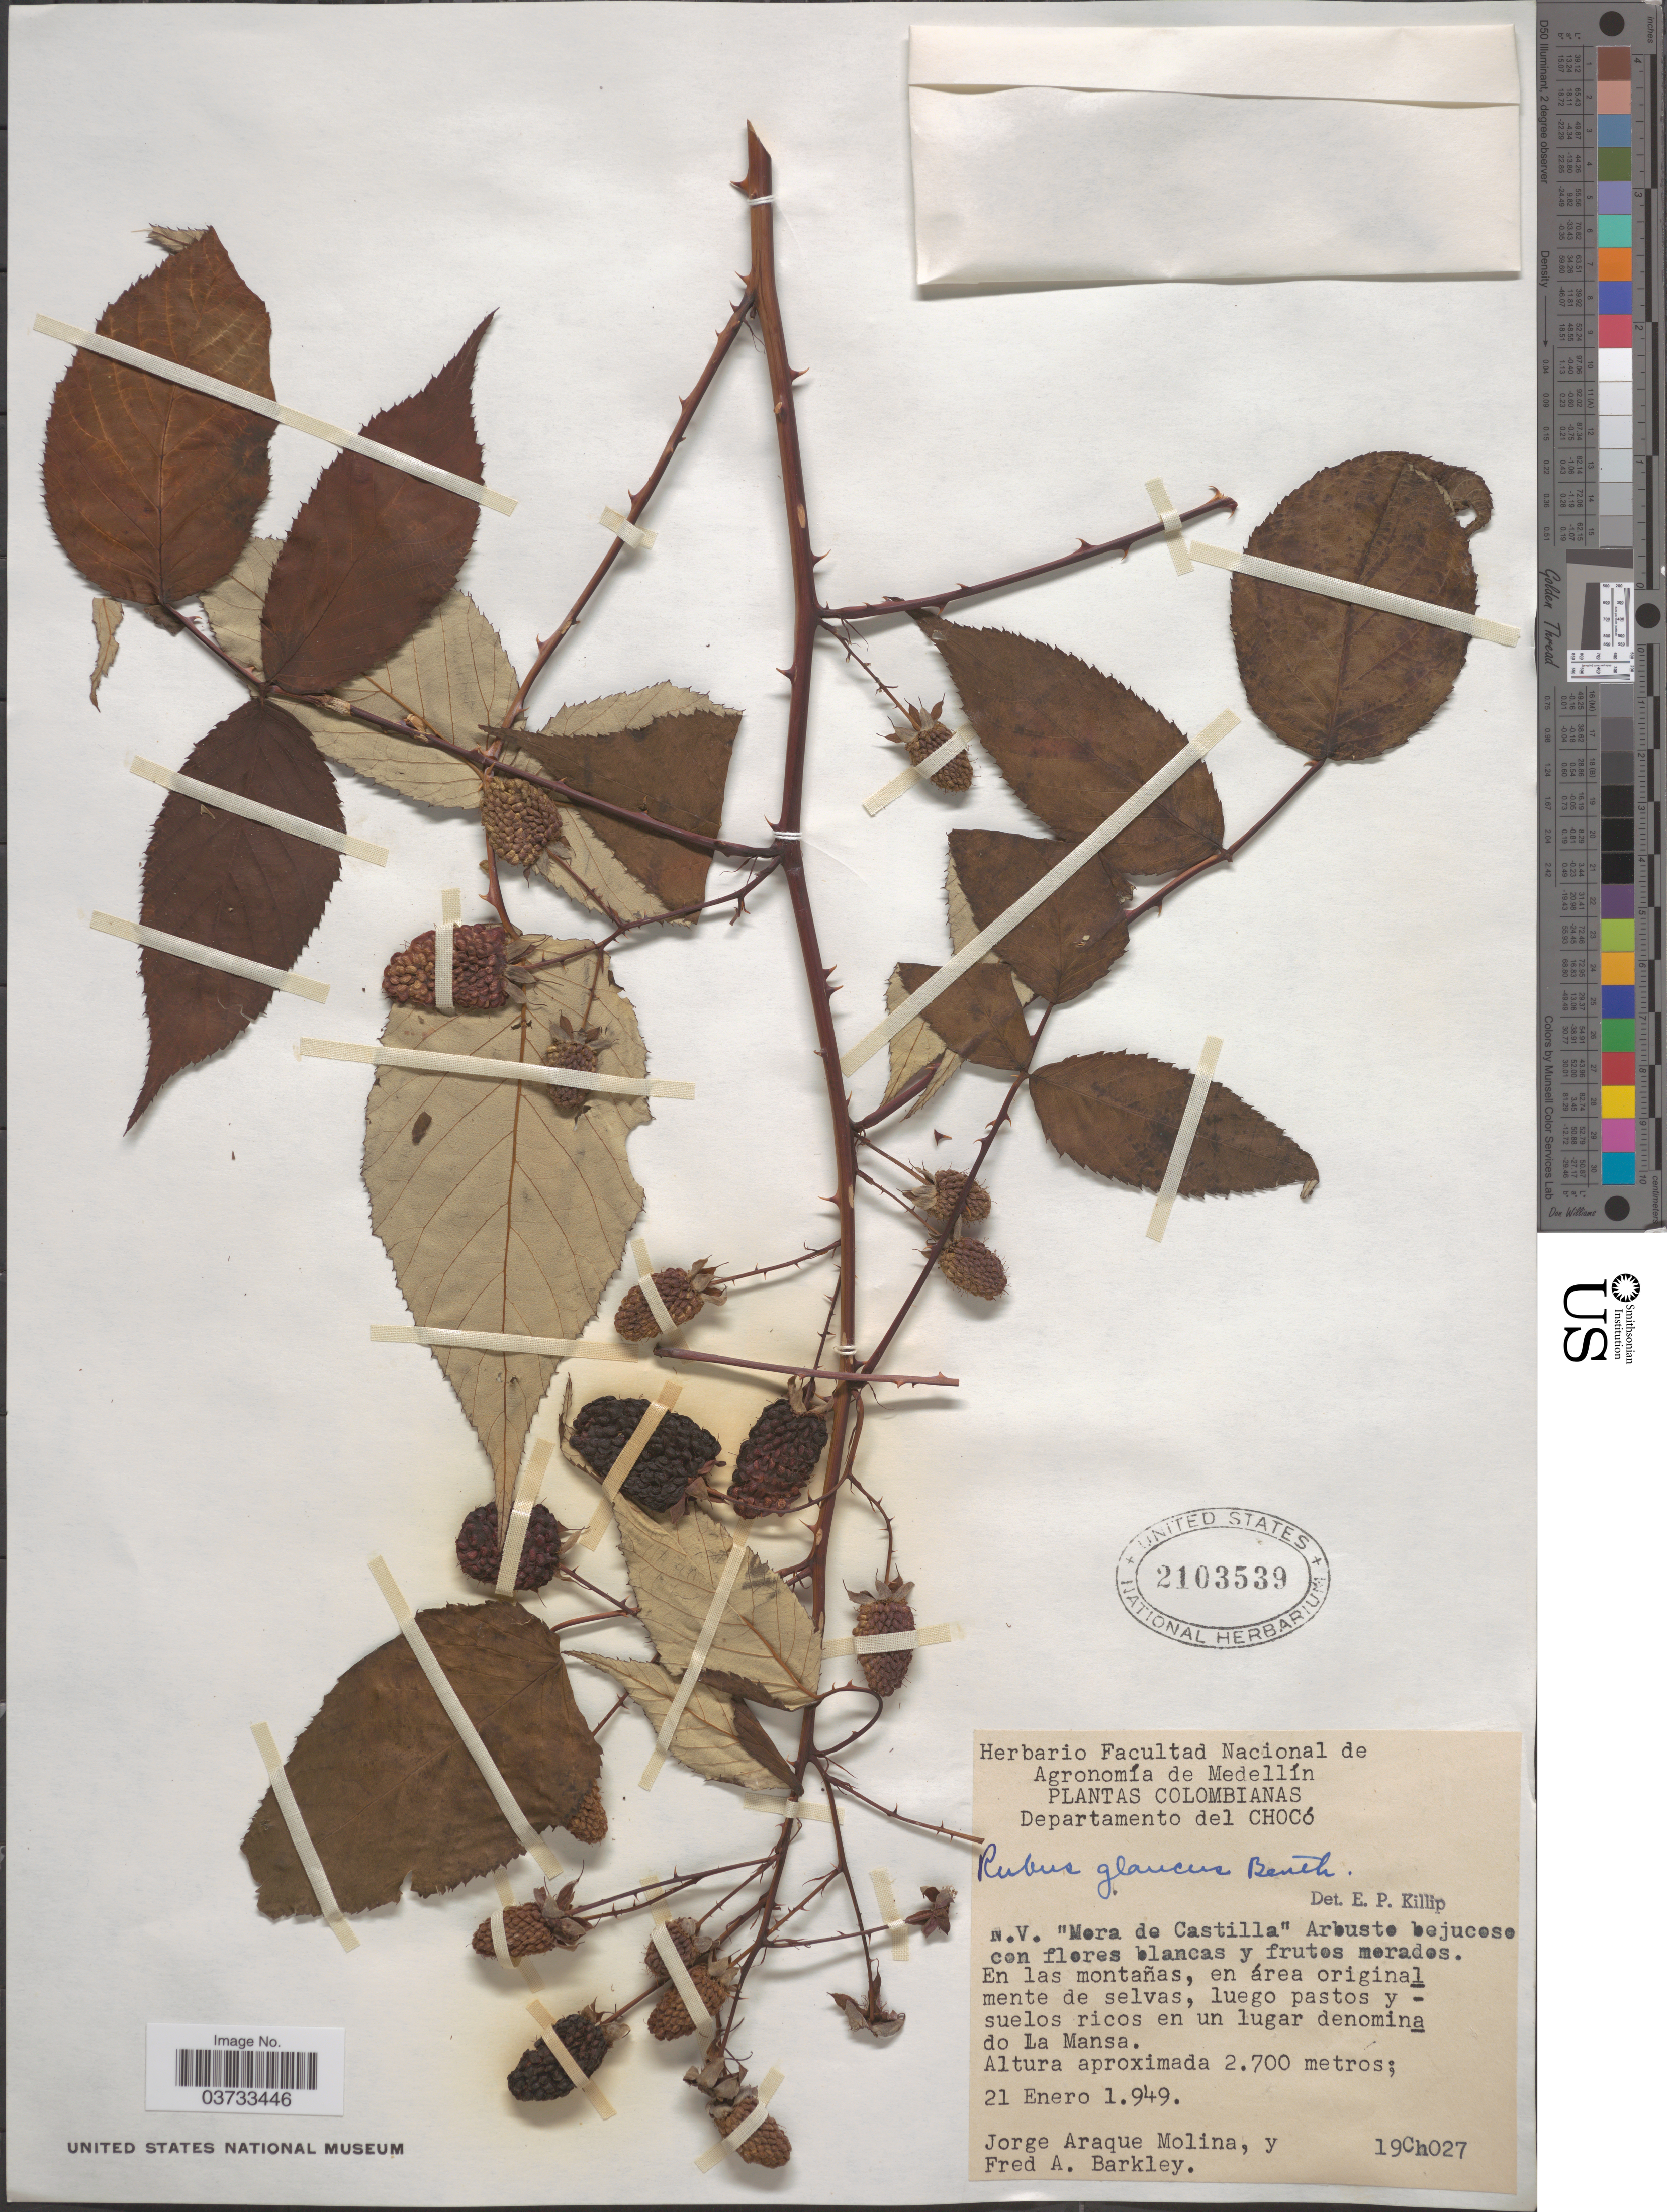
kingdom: Plantae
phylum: Tracheophyta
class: Magnoliopsida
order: Rosales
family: Rosaceae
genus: Rubus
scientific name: Rubus glaucus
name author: Benth.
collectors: J. Araque Molina & F. A. Barkley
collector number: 19Ch027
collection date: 1949-01-21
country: Colombia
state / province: Chocó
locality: Departamento de Chocó. En un lugar denomina do La Mansa.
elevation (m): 2700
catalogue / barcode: US 2103539